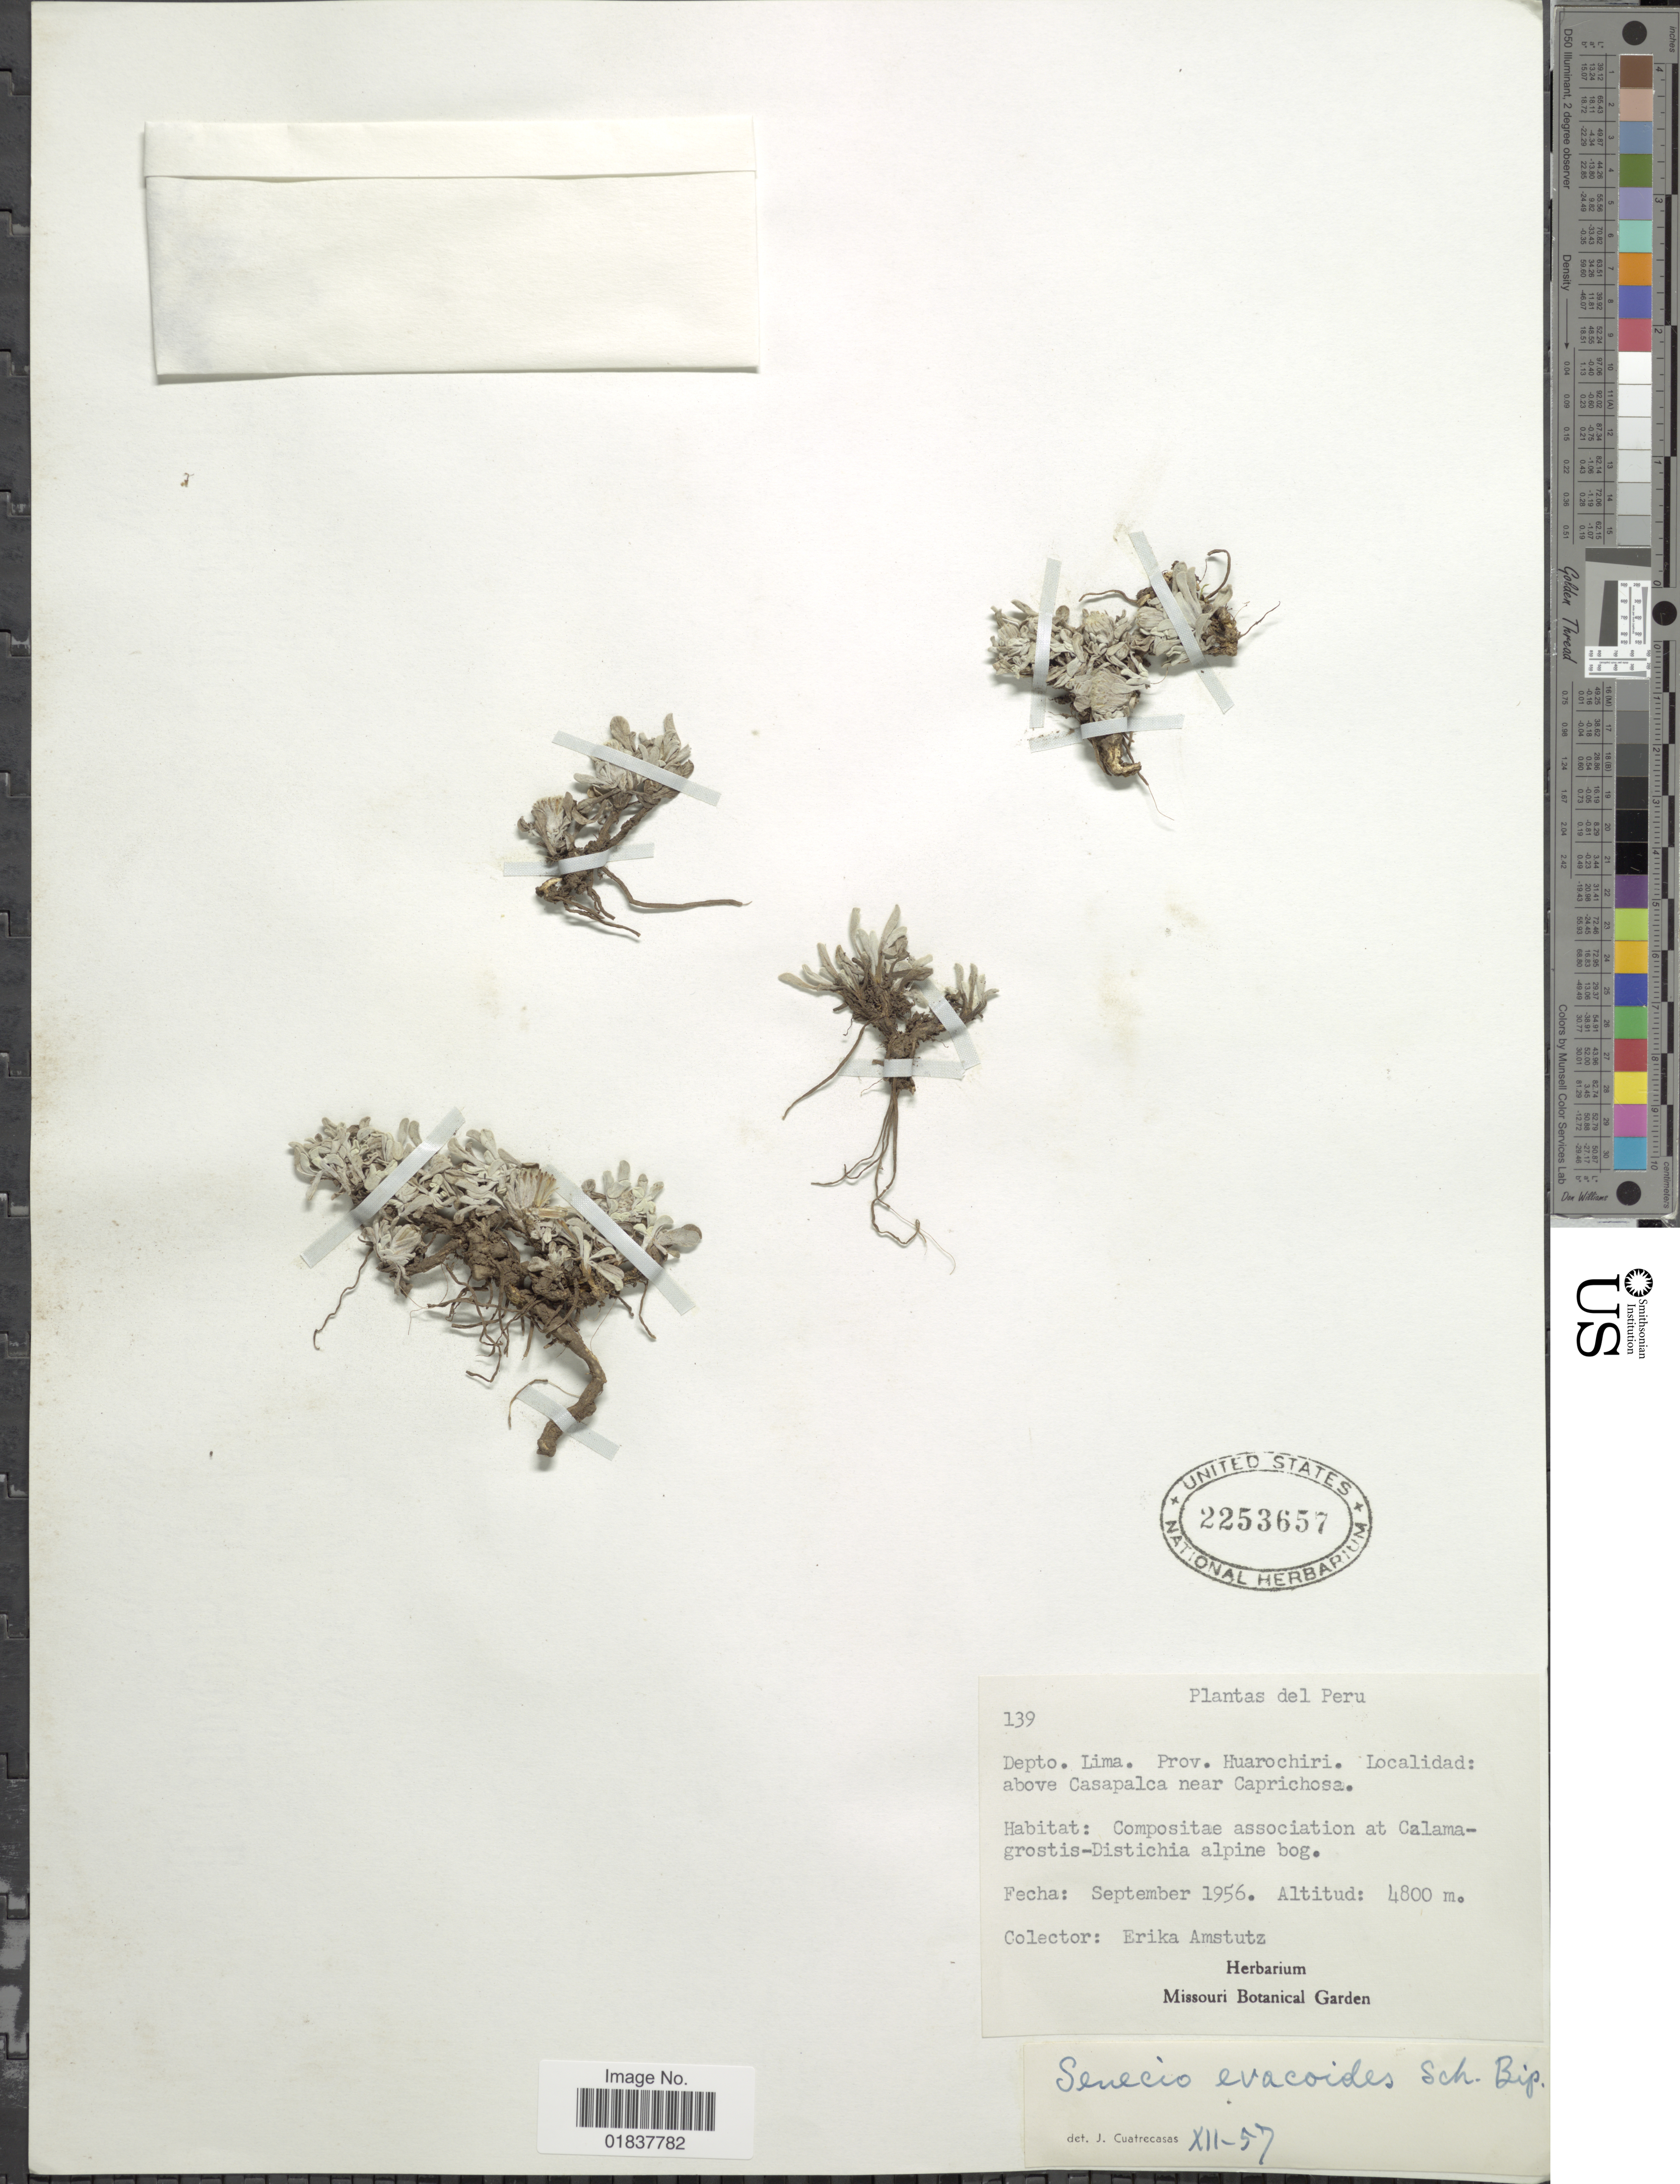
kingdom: Plantae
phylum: Tracheophyta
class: Magnoliopsida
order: Asterales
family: Asteraceae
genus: Senecio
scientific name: Senecio evacoides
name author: Sch. Bip.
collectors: E. Amstutz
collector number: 139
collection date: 1956-09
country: Peru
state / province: Lima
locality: Prov. Huarochiri, above Casapalca near Caprichosa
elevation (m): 4800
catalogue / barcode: US 2253657